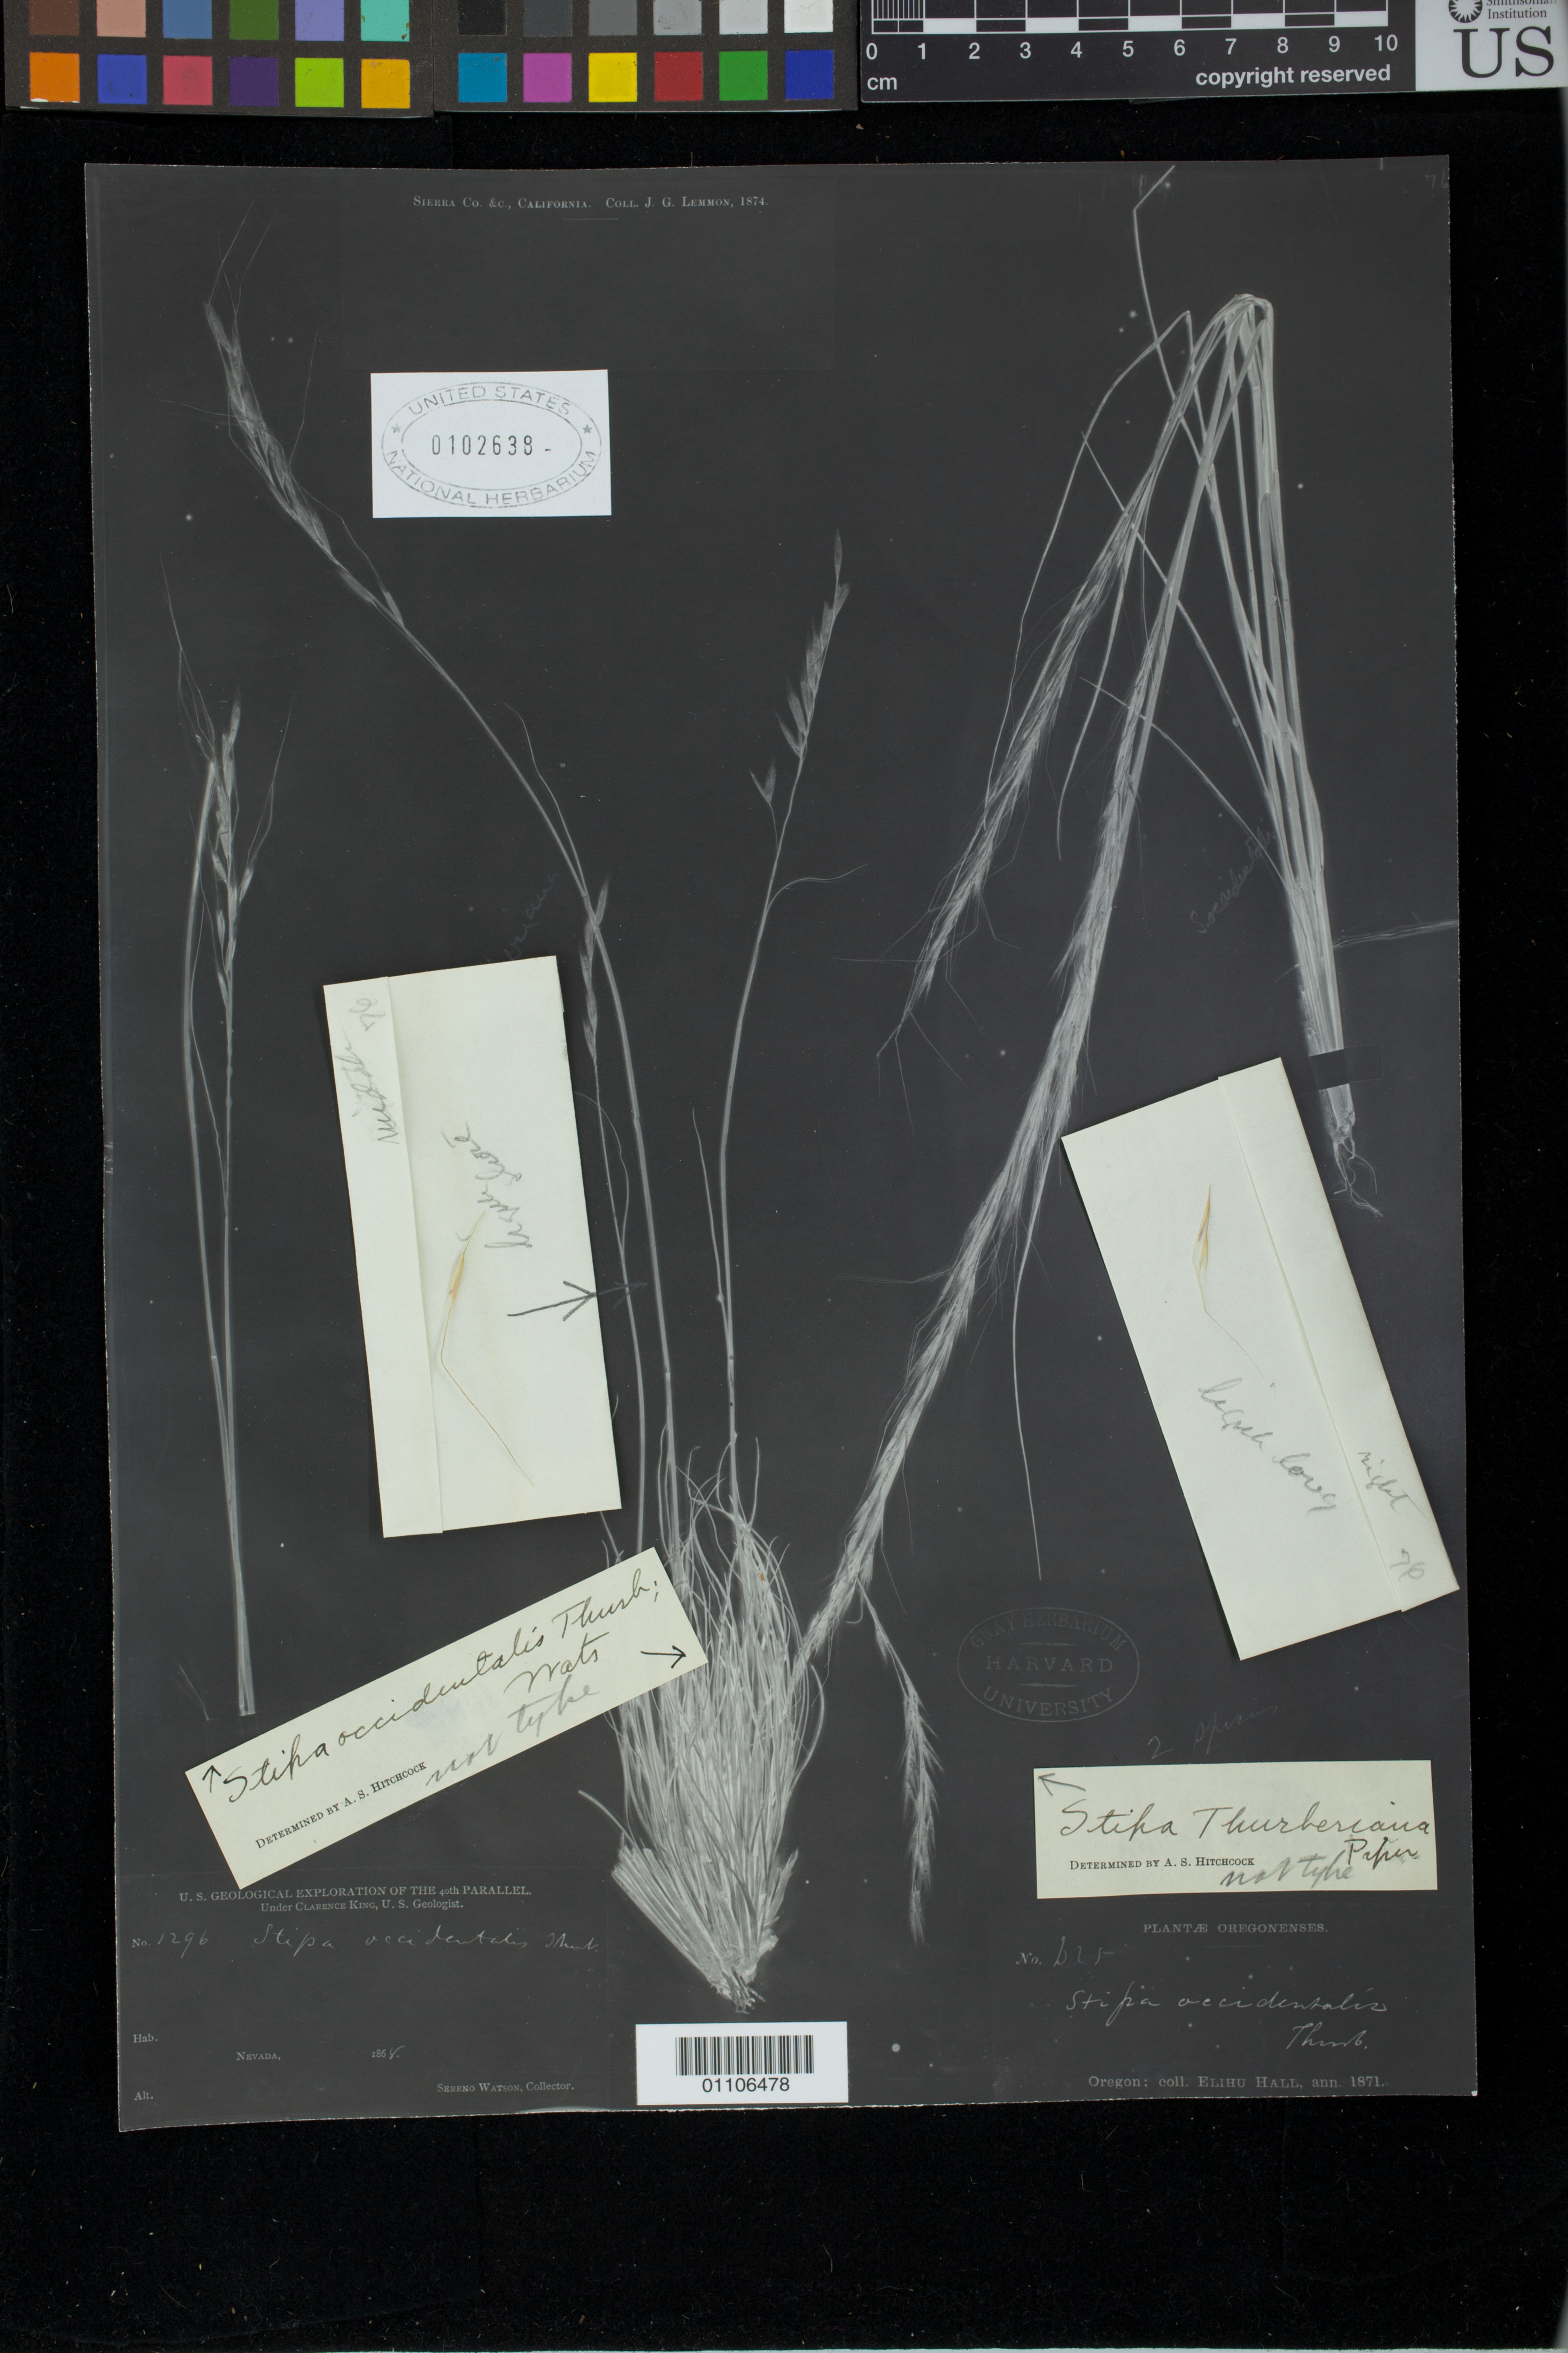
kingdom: Plantae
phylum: Tracheophyta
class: Liliopsida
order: Poales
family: Poaceae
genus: Stipa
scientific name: Stipa occidentalis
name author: Thurb. ex S. Watson in C. King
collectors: J. G. Lemmon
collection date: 1874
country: United States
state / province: California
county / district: Sierra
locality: Sierra Co. &c., California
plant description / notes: Photocopy and fragmentary material of specimens ex herb. Gray Herbarium (GH/HUH). Two collections mounted on sheet: Lemmon s.n., California (Stipa occidentalis) and Hall 625, Oregon (Stipa thurberiana). [A third collection visible on photocopy (Watson 1296) is a syntype of Stipa occidentalis Thurb. ex S. Watson but no fragmentary material of this collection is on sheet.]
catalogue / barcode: US 102638